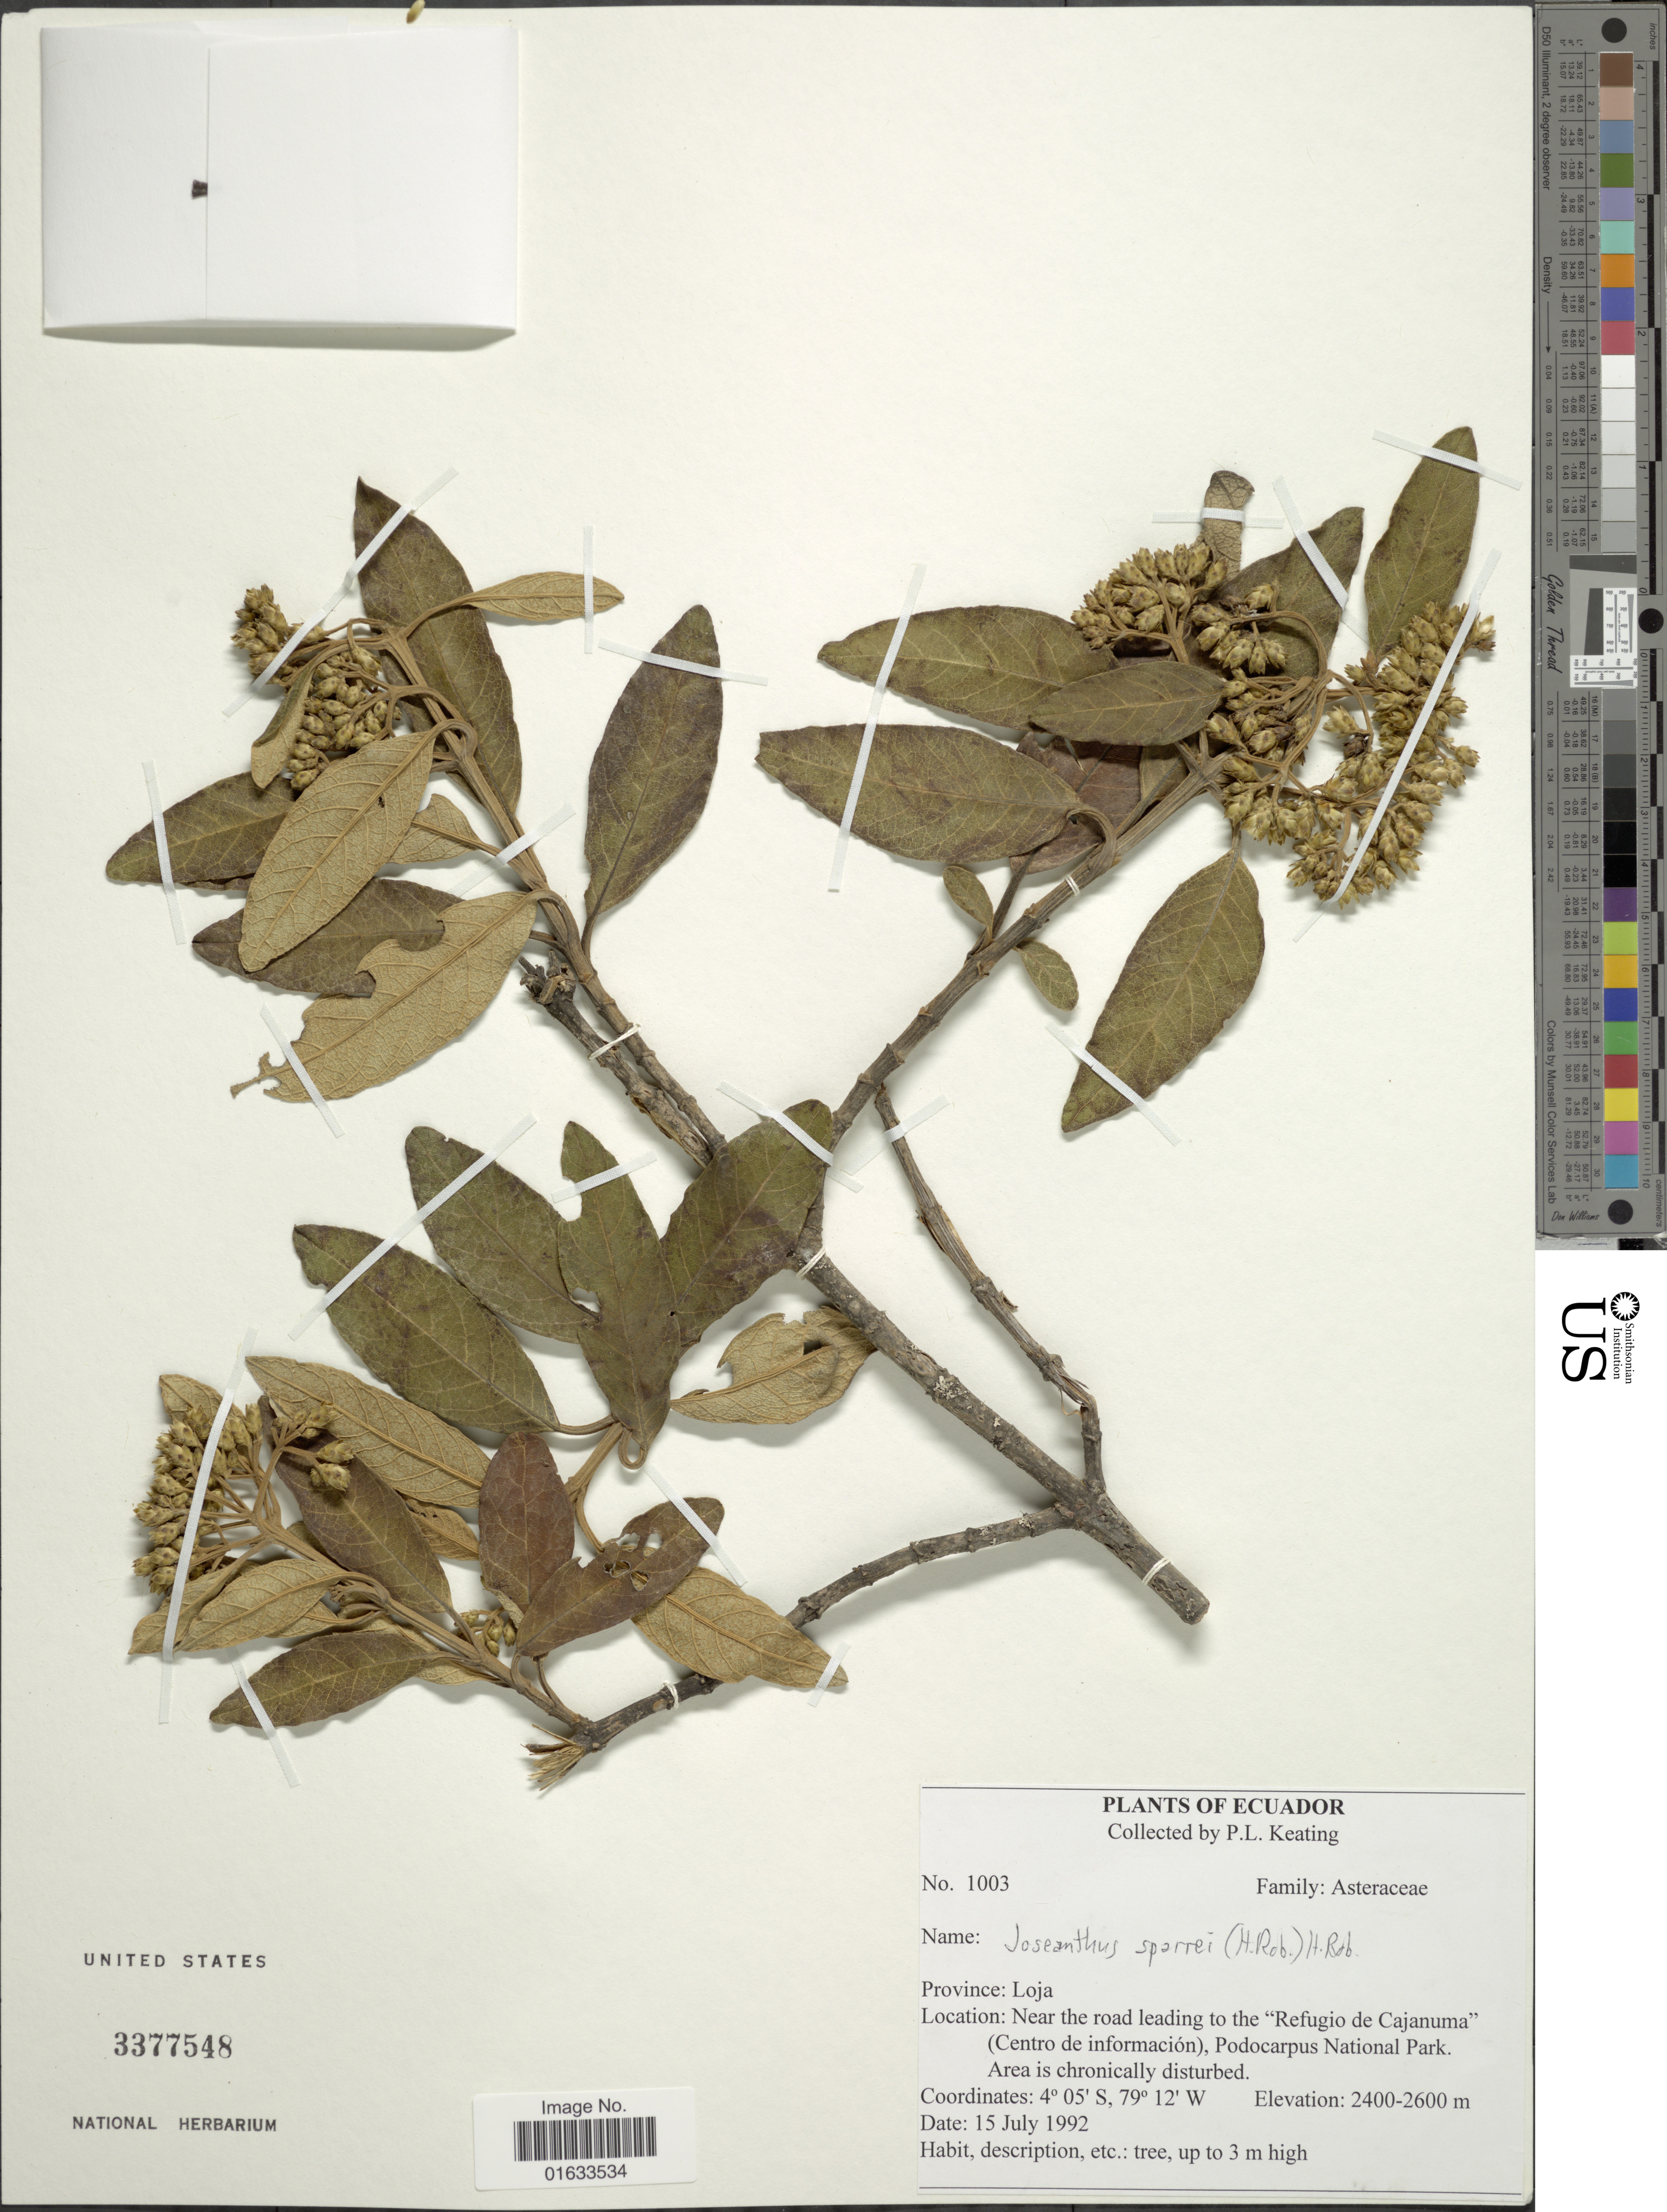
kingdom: Plantae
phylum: Tracheophyta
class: Magnoliopsida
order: Asterales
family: Asteraceae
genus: Joseanthus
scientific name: Joseanthus sparrei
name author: (H. Rob.) H. Rob.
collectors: P. Keating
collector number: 1003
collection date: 1992-07-15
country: Ecuador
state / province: Loja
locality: Province: Loja. Near the road leading to the "Refugio de Cajanuma" (Centro de información), Podocarpus National Park.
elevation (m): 2400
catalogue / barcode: US 3377548